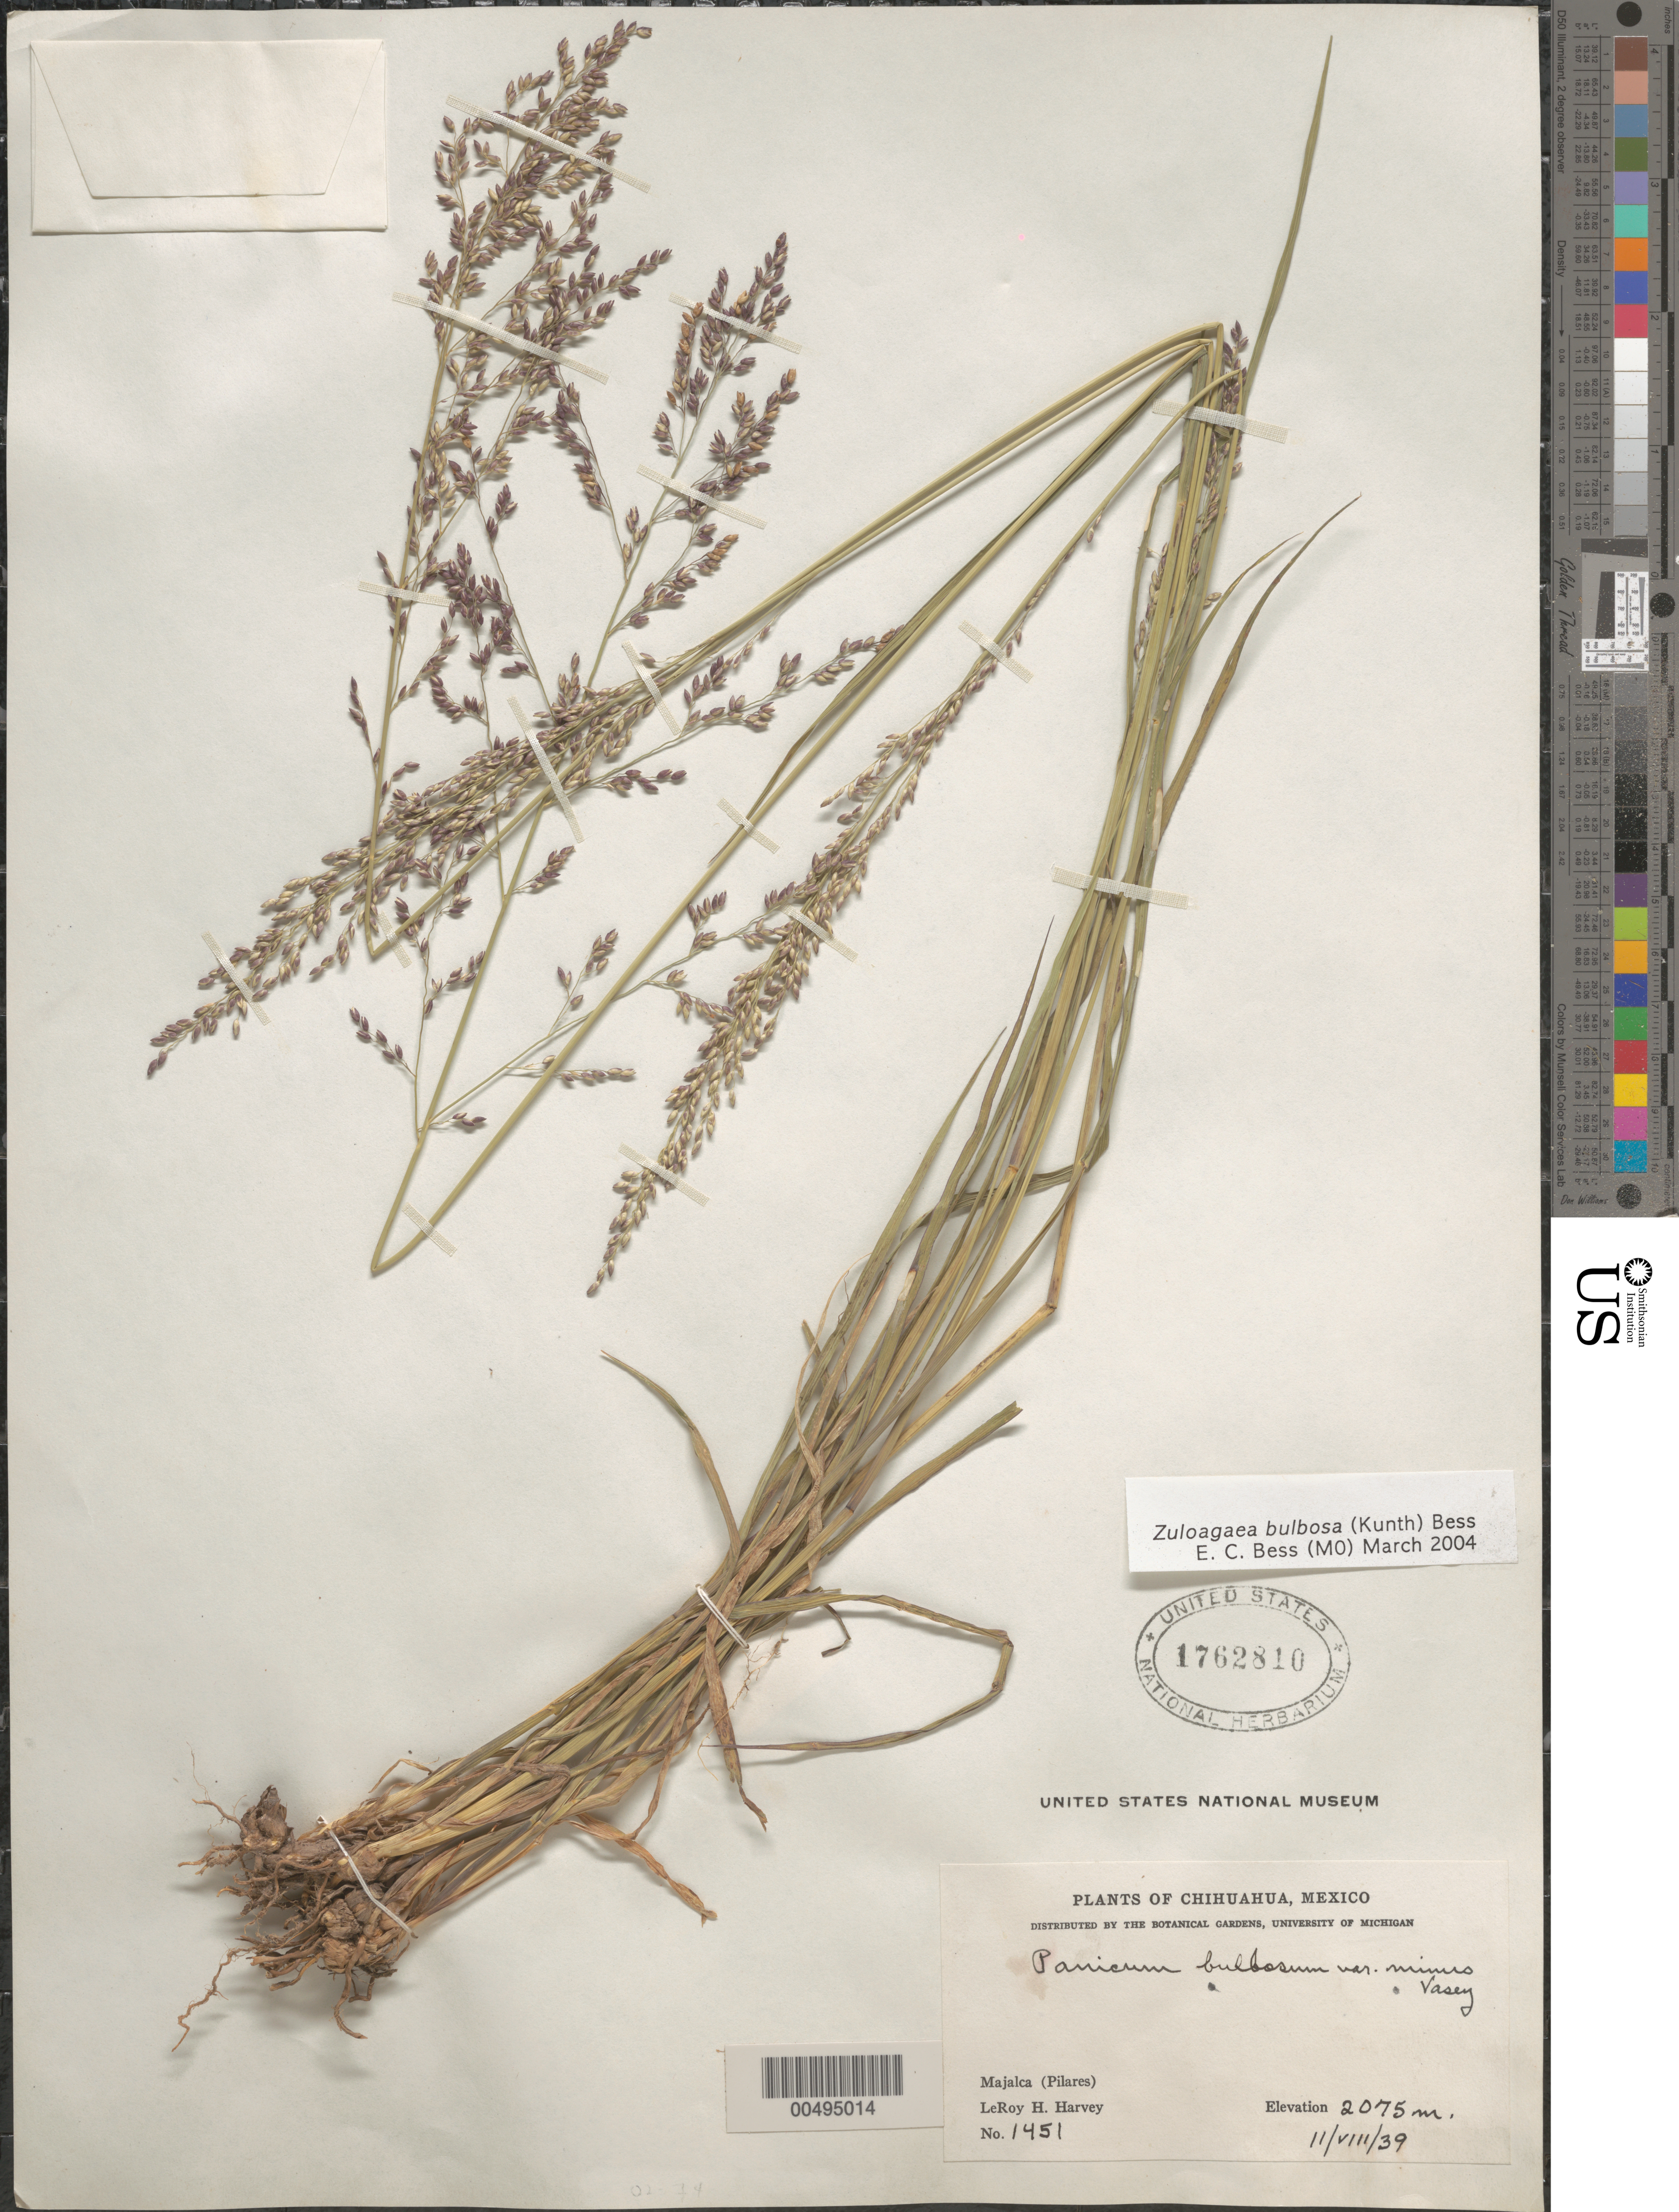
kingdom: Plantae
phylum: Tracheophyta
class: Liliopsida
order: Poales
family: Poaceae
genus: Panicum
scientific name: Panicum bulbosum subsp. sciaphilum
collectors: L. H. Harvey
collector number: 1451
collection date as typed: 11 Aug 1939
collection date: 1939-08-11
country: Mexico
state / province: Chihuahua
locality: Majalca (Pilares)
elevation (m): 2075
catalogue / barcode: US 1762810